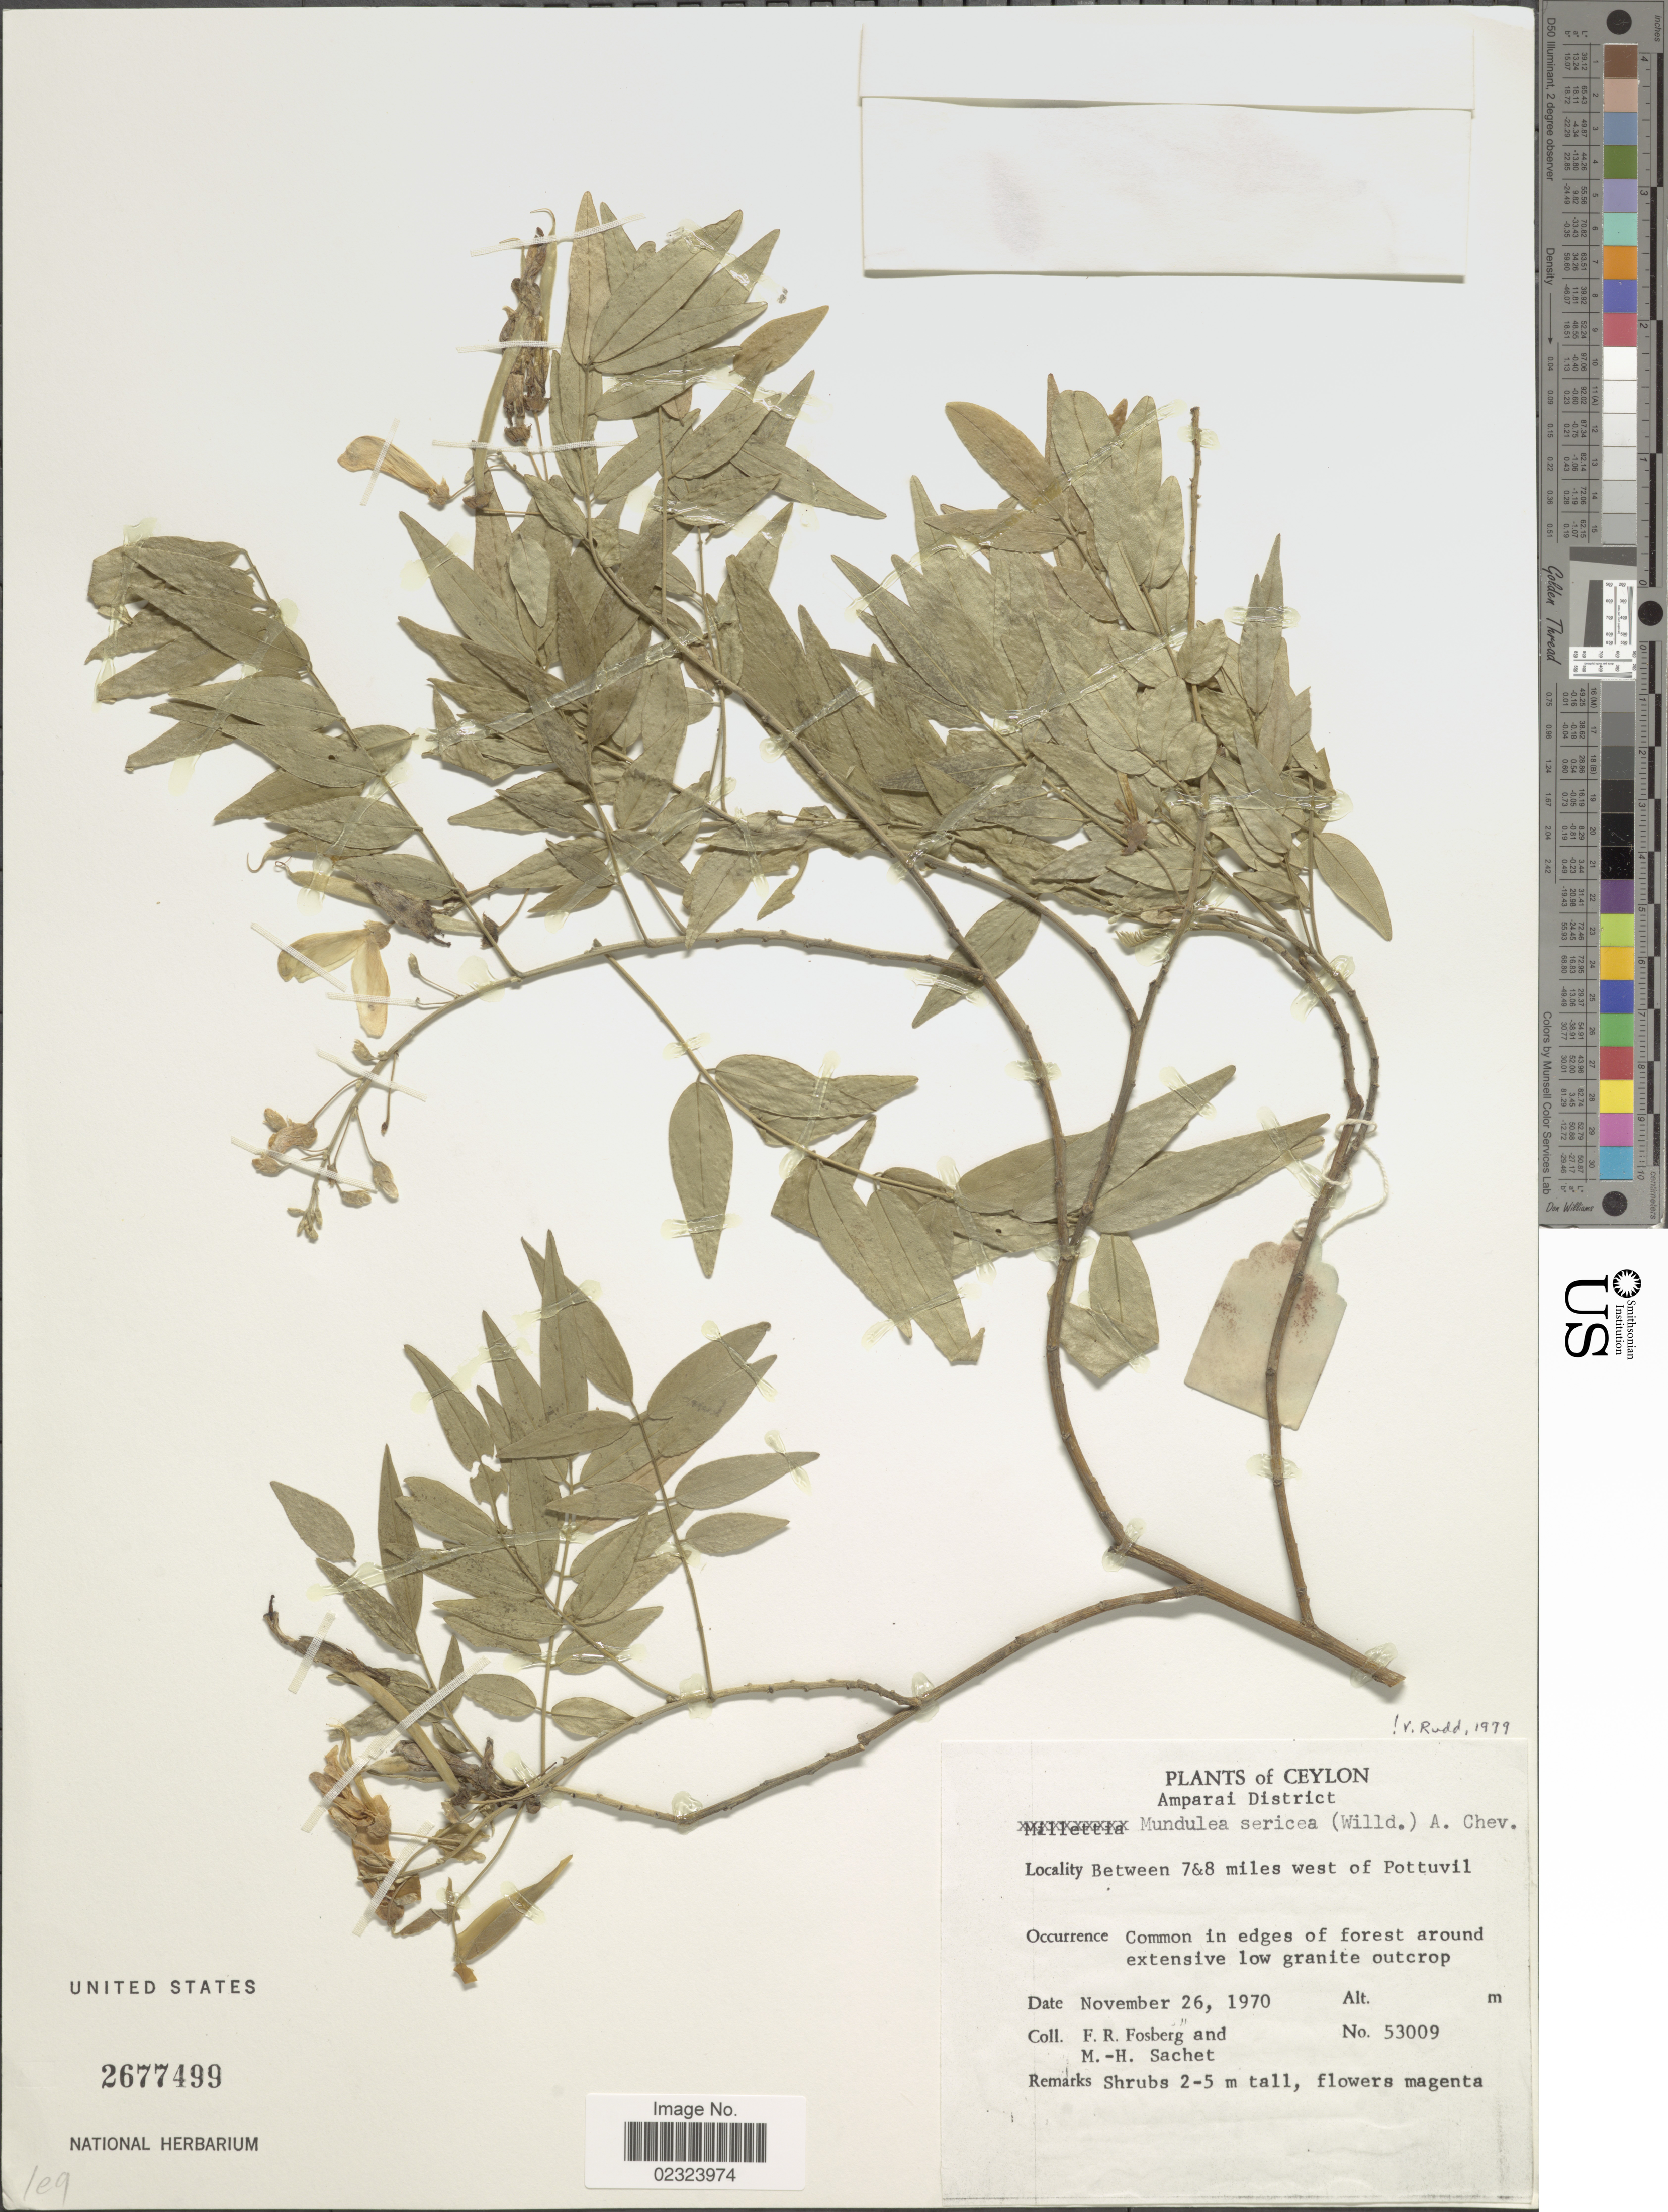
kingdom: Plantae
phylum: Tracheophyta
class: Magnoliopsida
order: Fabales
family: Fabaceae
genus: Mundulea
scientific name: Mundulea sericea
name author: (Willd.) A. Chev.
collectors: F. R. Fosberg & M.-H. Sachet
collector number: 53009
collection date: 1970-11-26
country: Sri Lanka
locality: Ceylon. Amparai District. Between 7 & 8 miles west of Pottuvil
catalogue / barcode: US 2677499